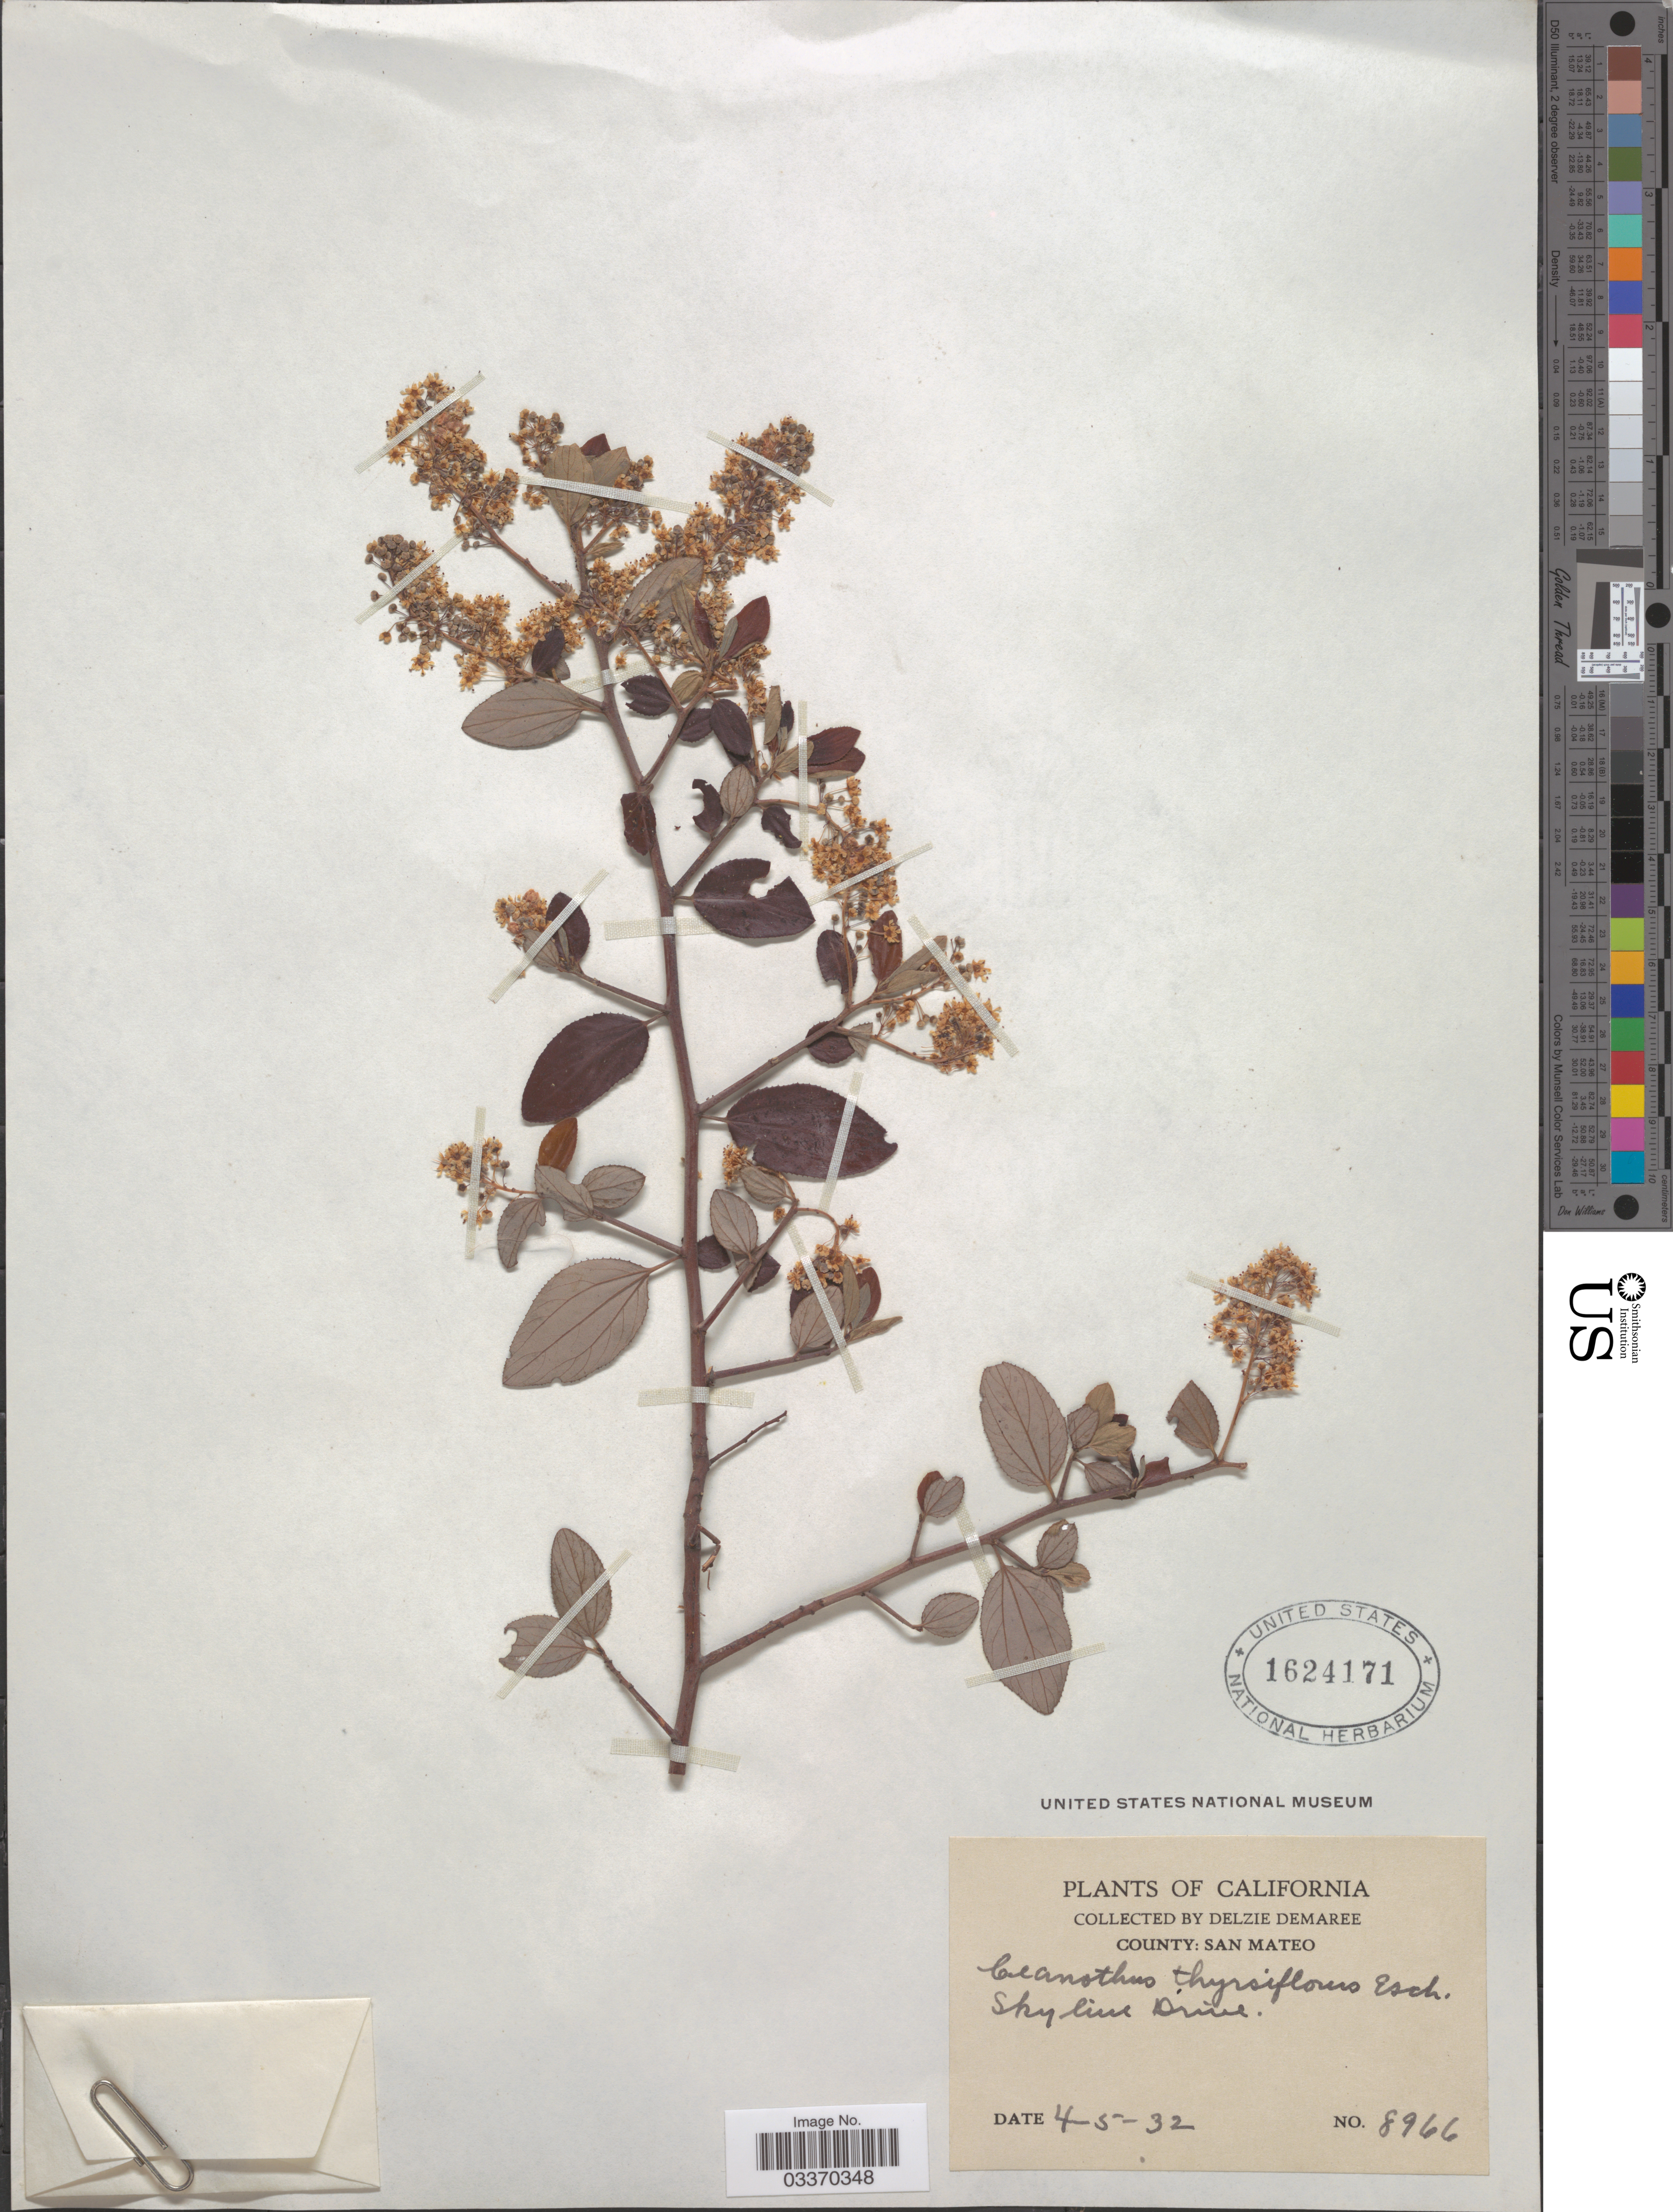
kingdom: Plantae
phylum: Tracheophyta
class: Magnoliopsida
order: Rosales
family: Rhamnaceae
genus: Ceanothus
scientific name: Ceanothus thyrsiflorus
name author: Eschsch.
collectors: D. Demaree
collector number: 8966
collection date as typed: Transcribed d/m/y: 5/4/32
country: United States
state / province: California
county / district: San Mateo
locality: County: San Mateo. Skyline Drive. [unsure placement]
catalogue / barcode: US 1624171